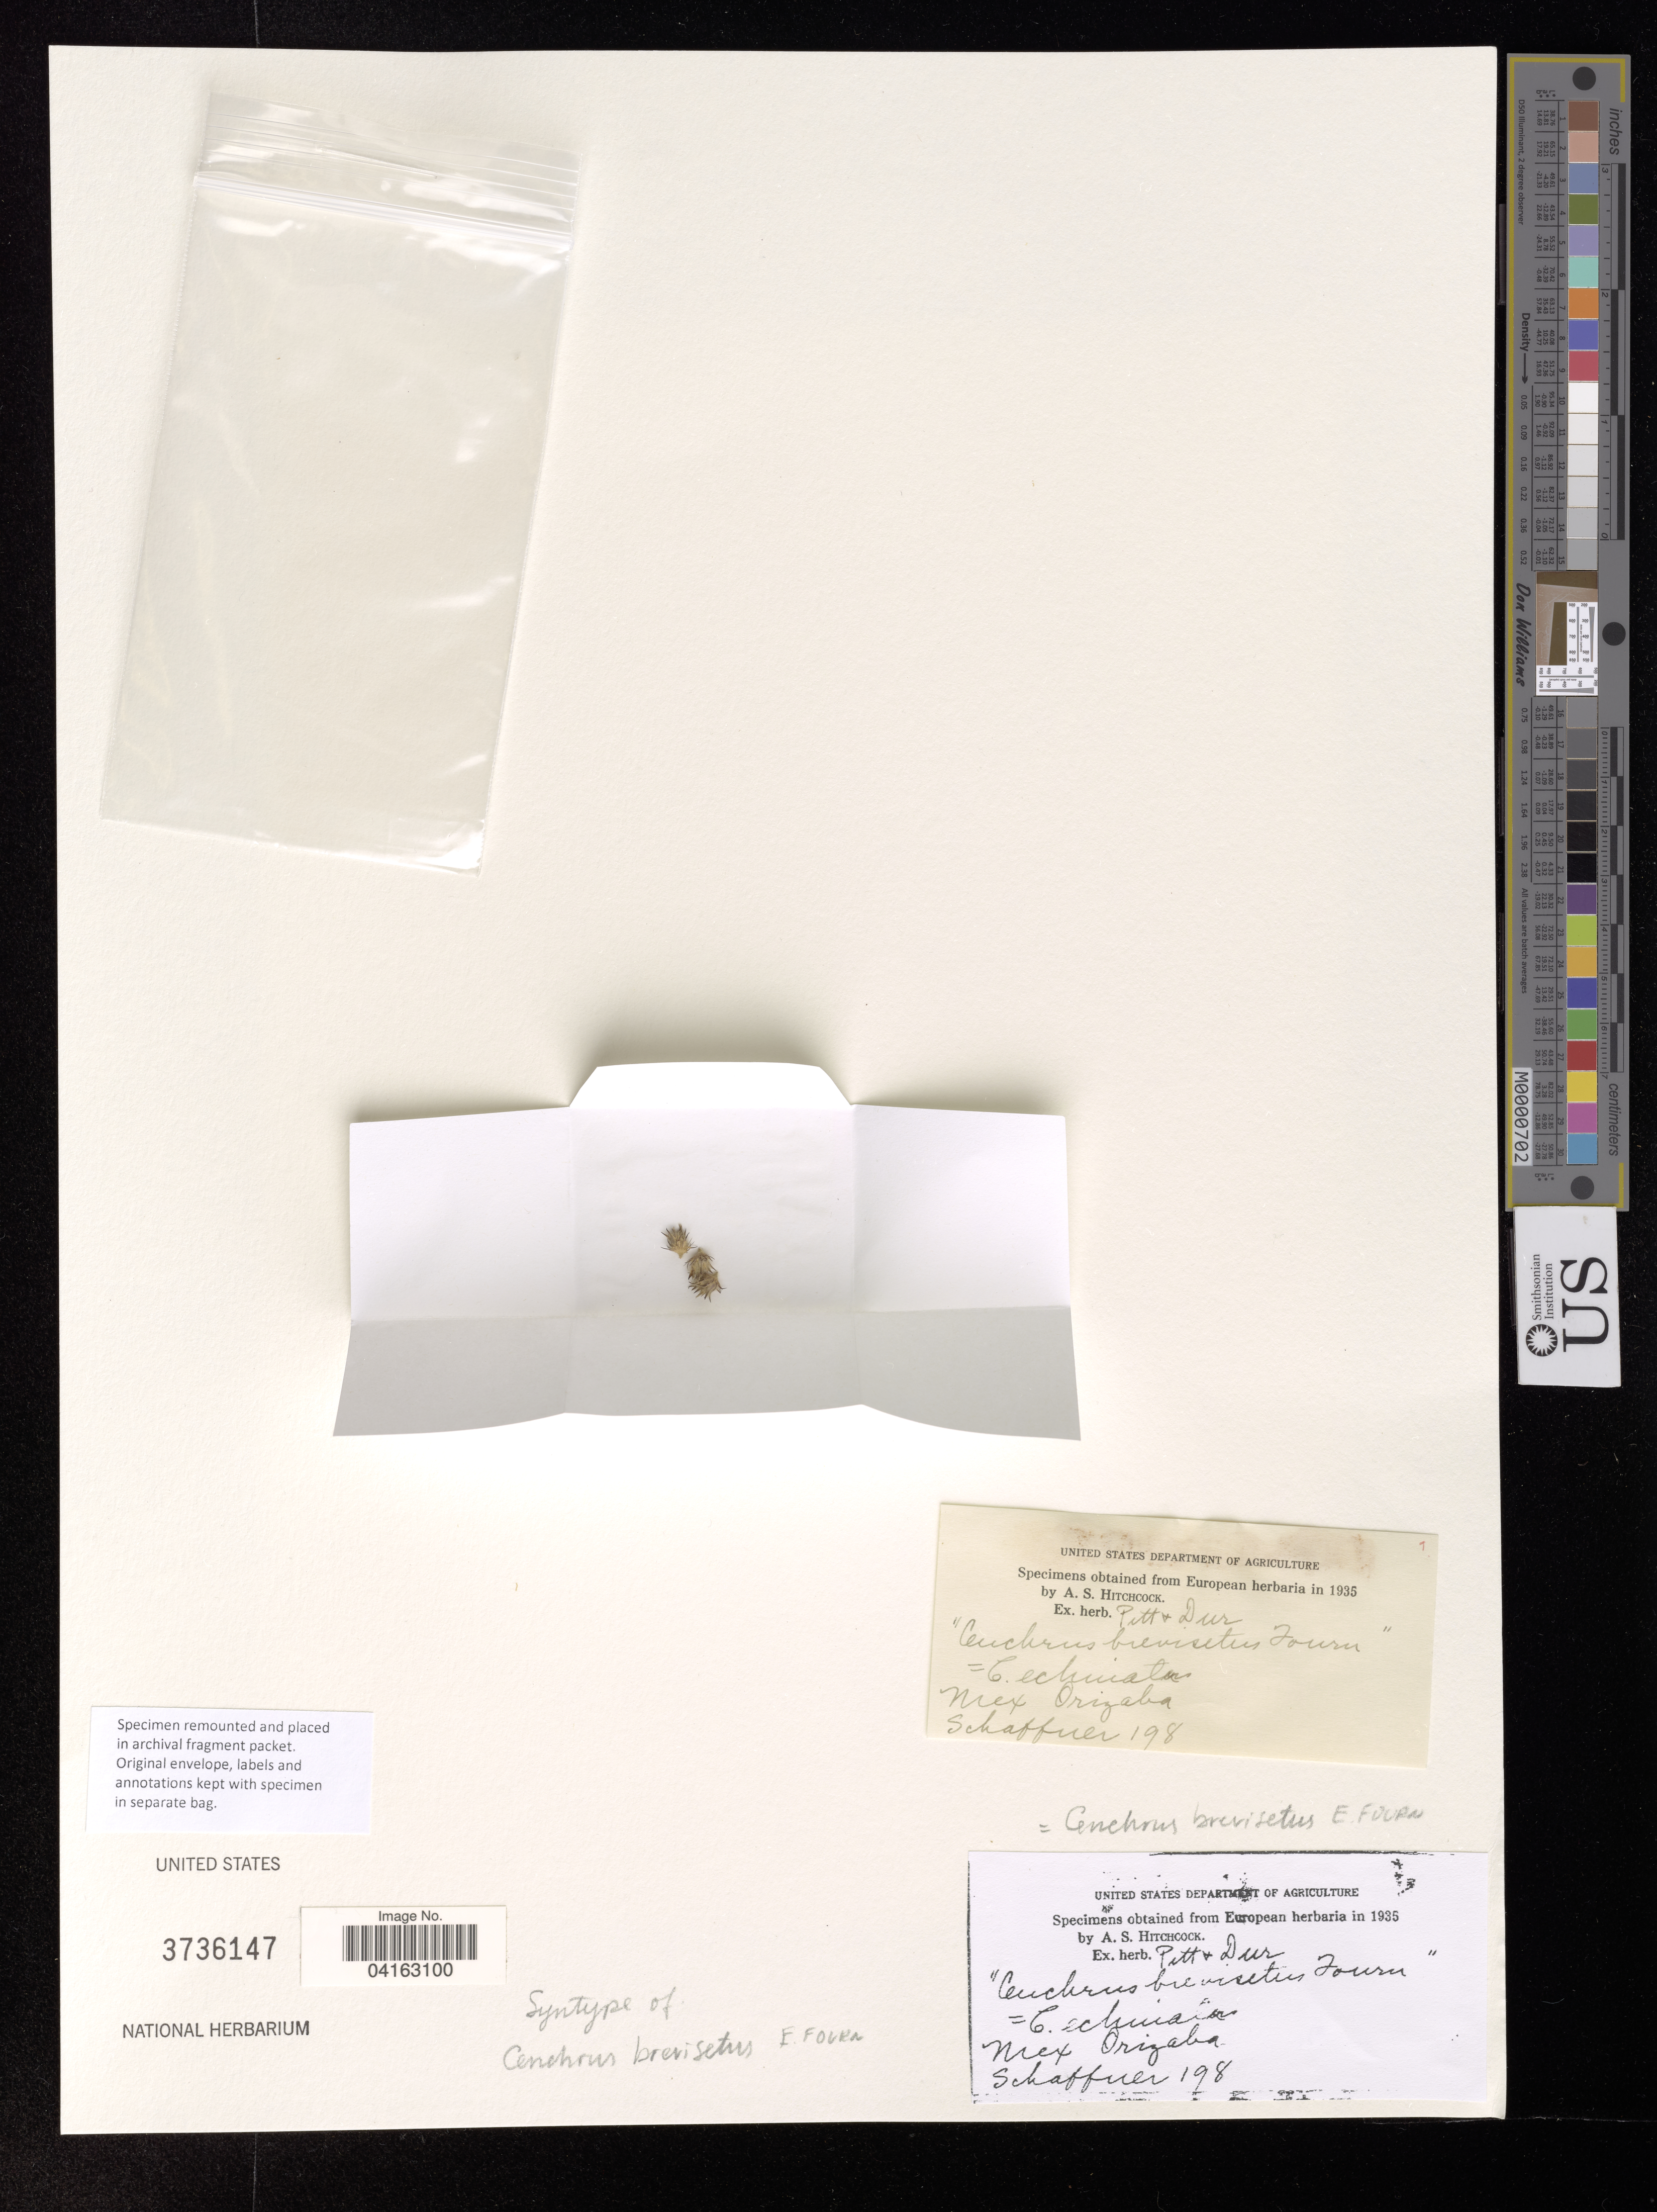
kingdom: Plantae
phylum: Tracheophyta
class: Liliopsida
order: Poales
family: Poaceae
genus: Cenchrus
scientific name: Cenchrus brevisetus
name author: E. Fourn.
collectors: -. Schaffner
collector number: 198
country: Mexico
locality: Orizaba.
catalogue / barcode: US 3736147